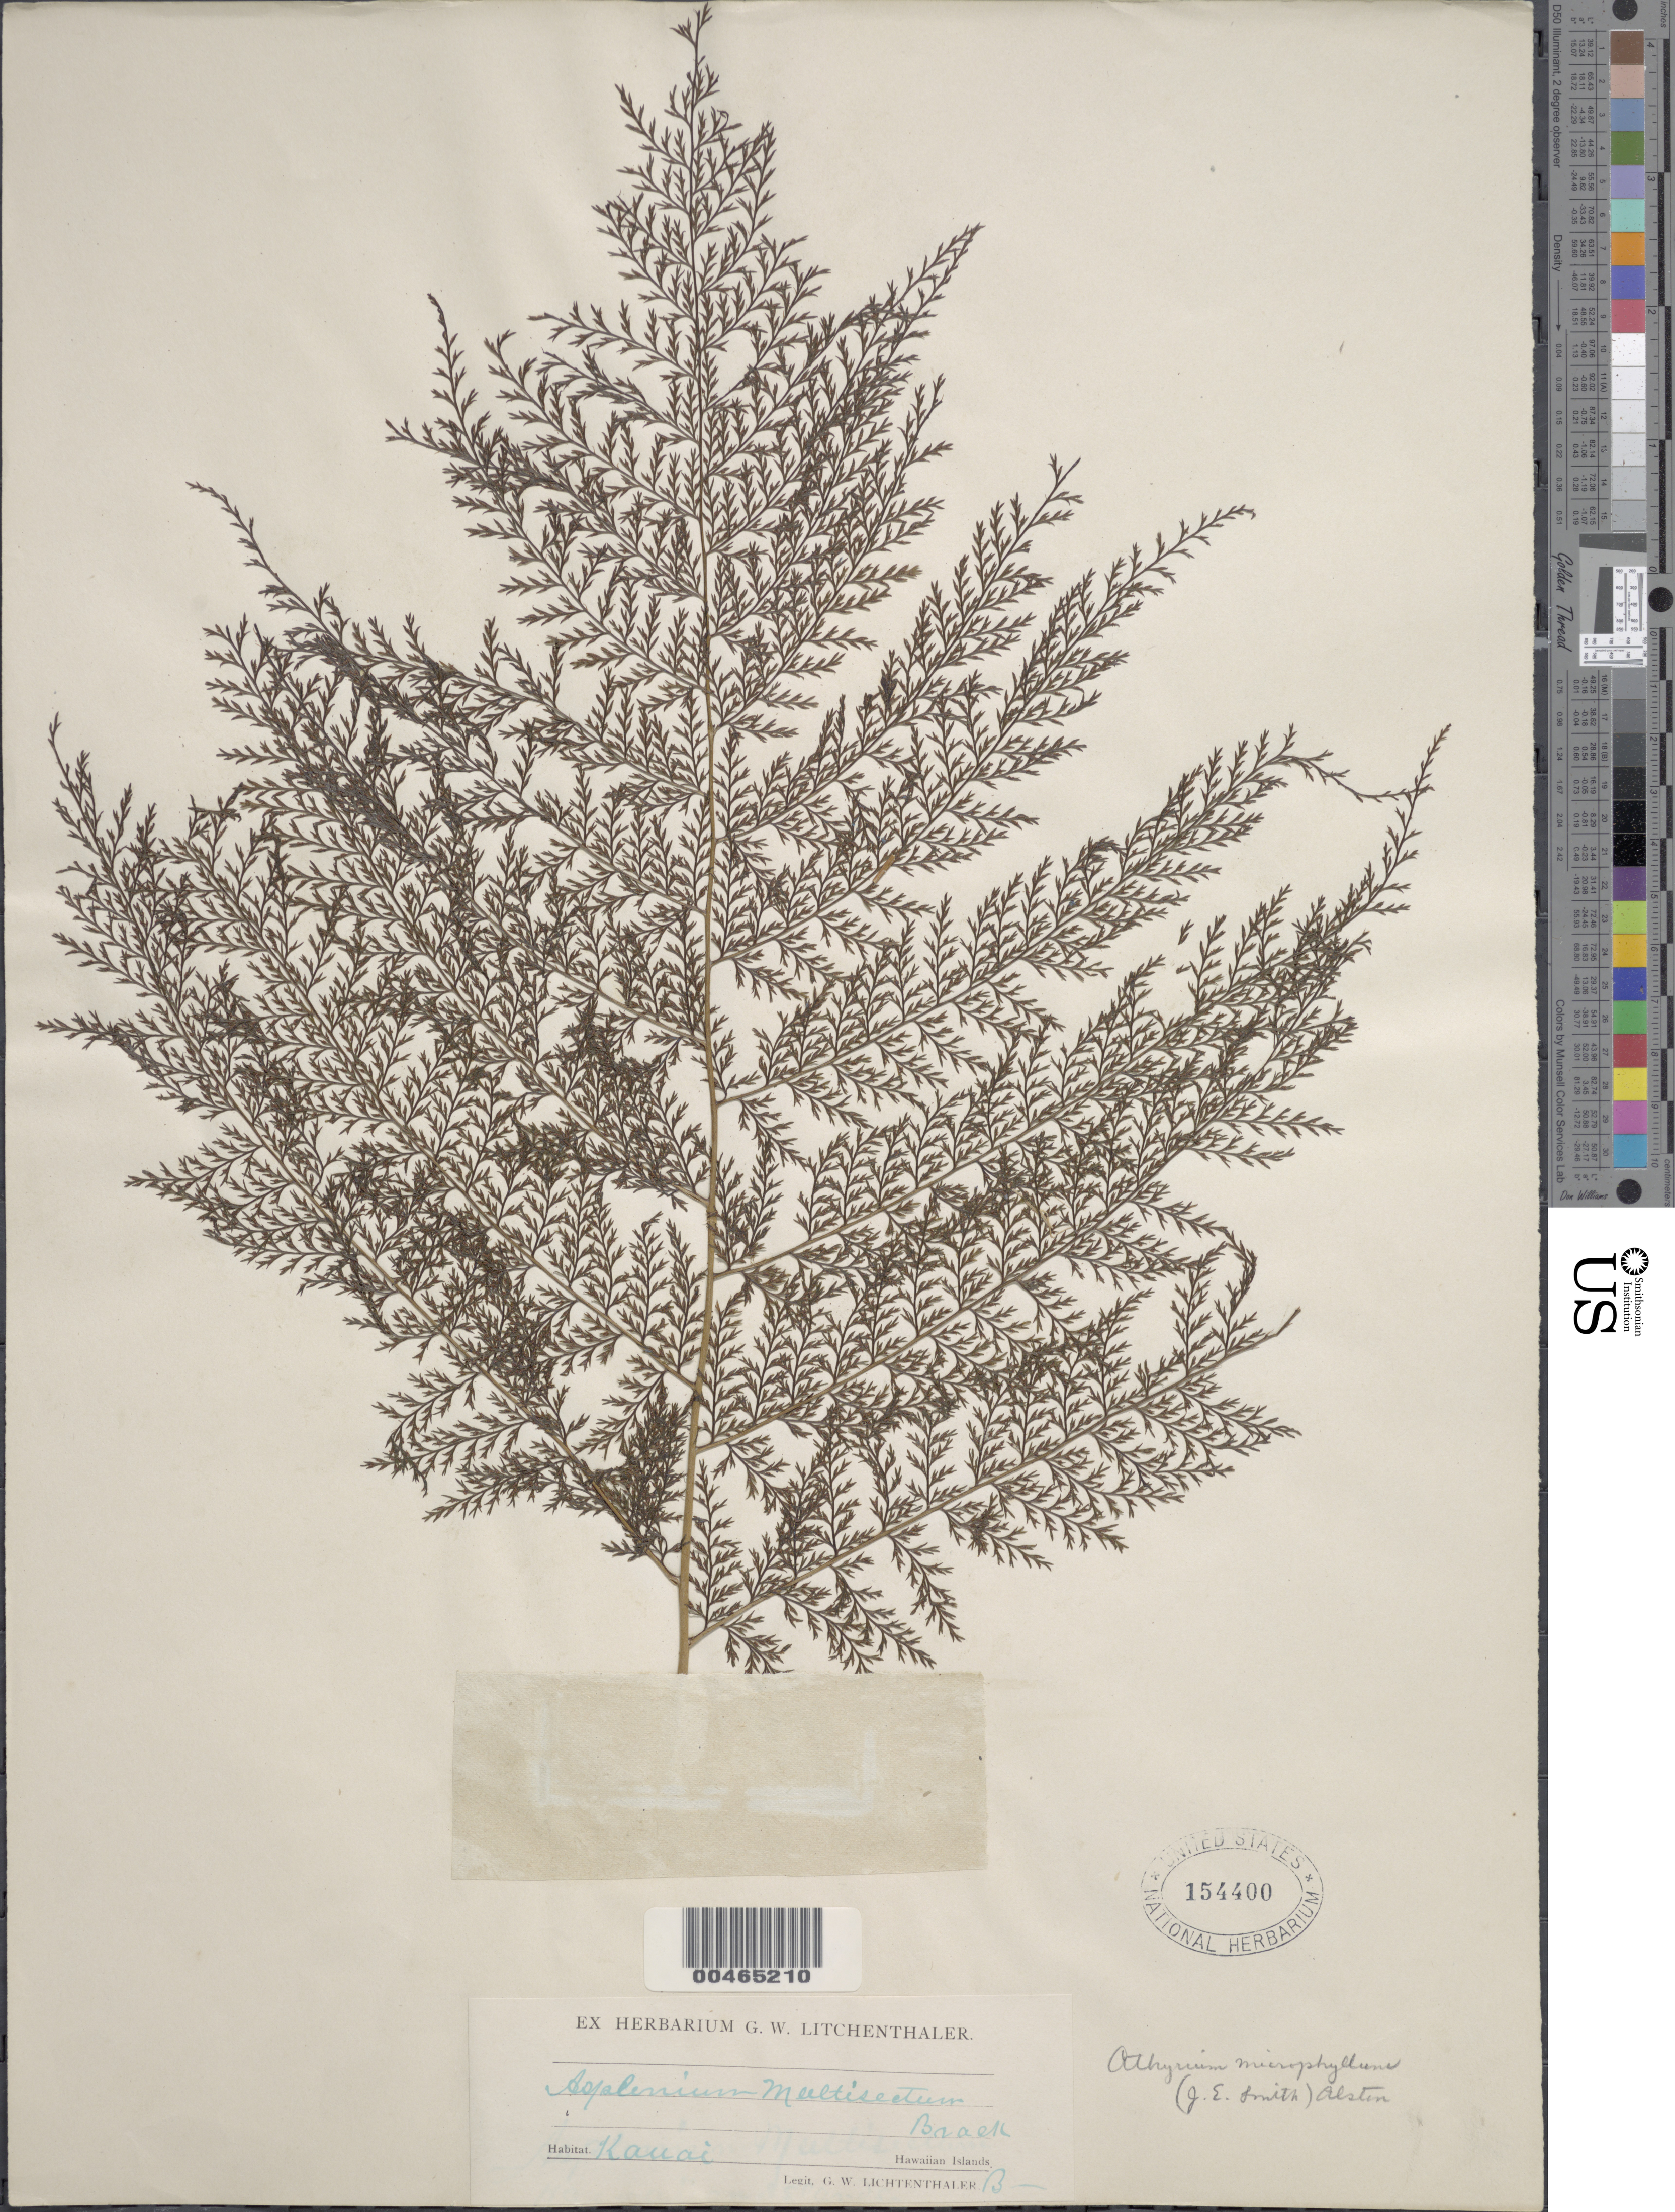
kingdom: Plantae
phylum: Tracheophyta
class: Polypodiopsida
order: Polypodiales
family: Athyriaceae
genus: Athyrium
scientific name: Athyrium microphyllum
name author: (Sm.) Alston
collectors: G. Lichtenthaler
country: United States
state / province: Hawaii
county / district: Kauai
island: Kaua'i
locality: Kauai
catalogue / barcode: US 154400